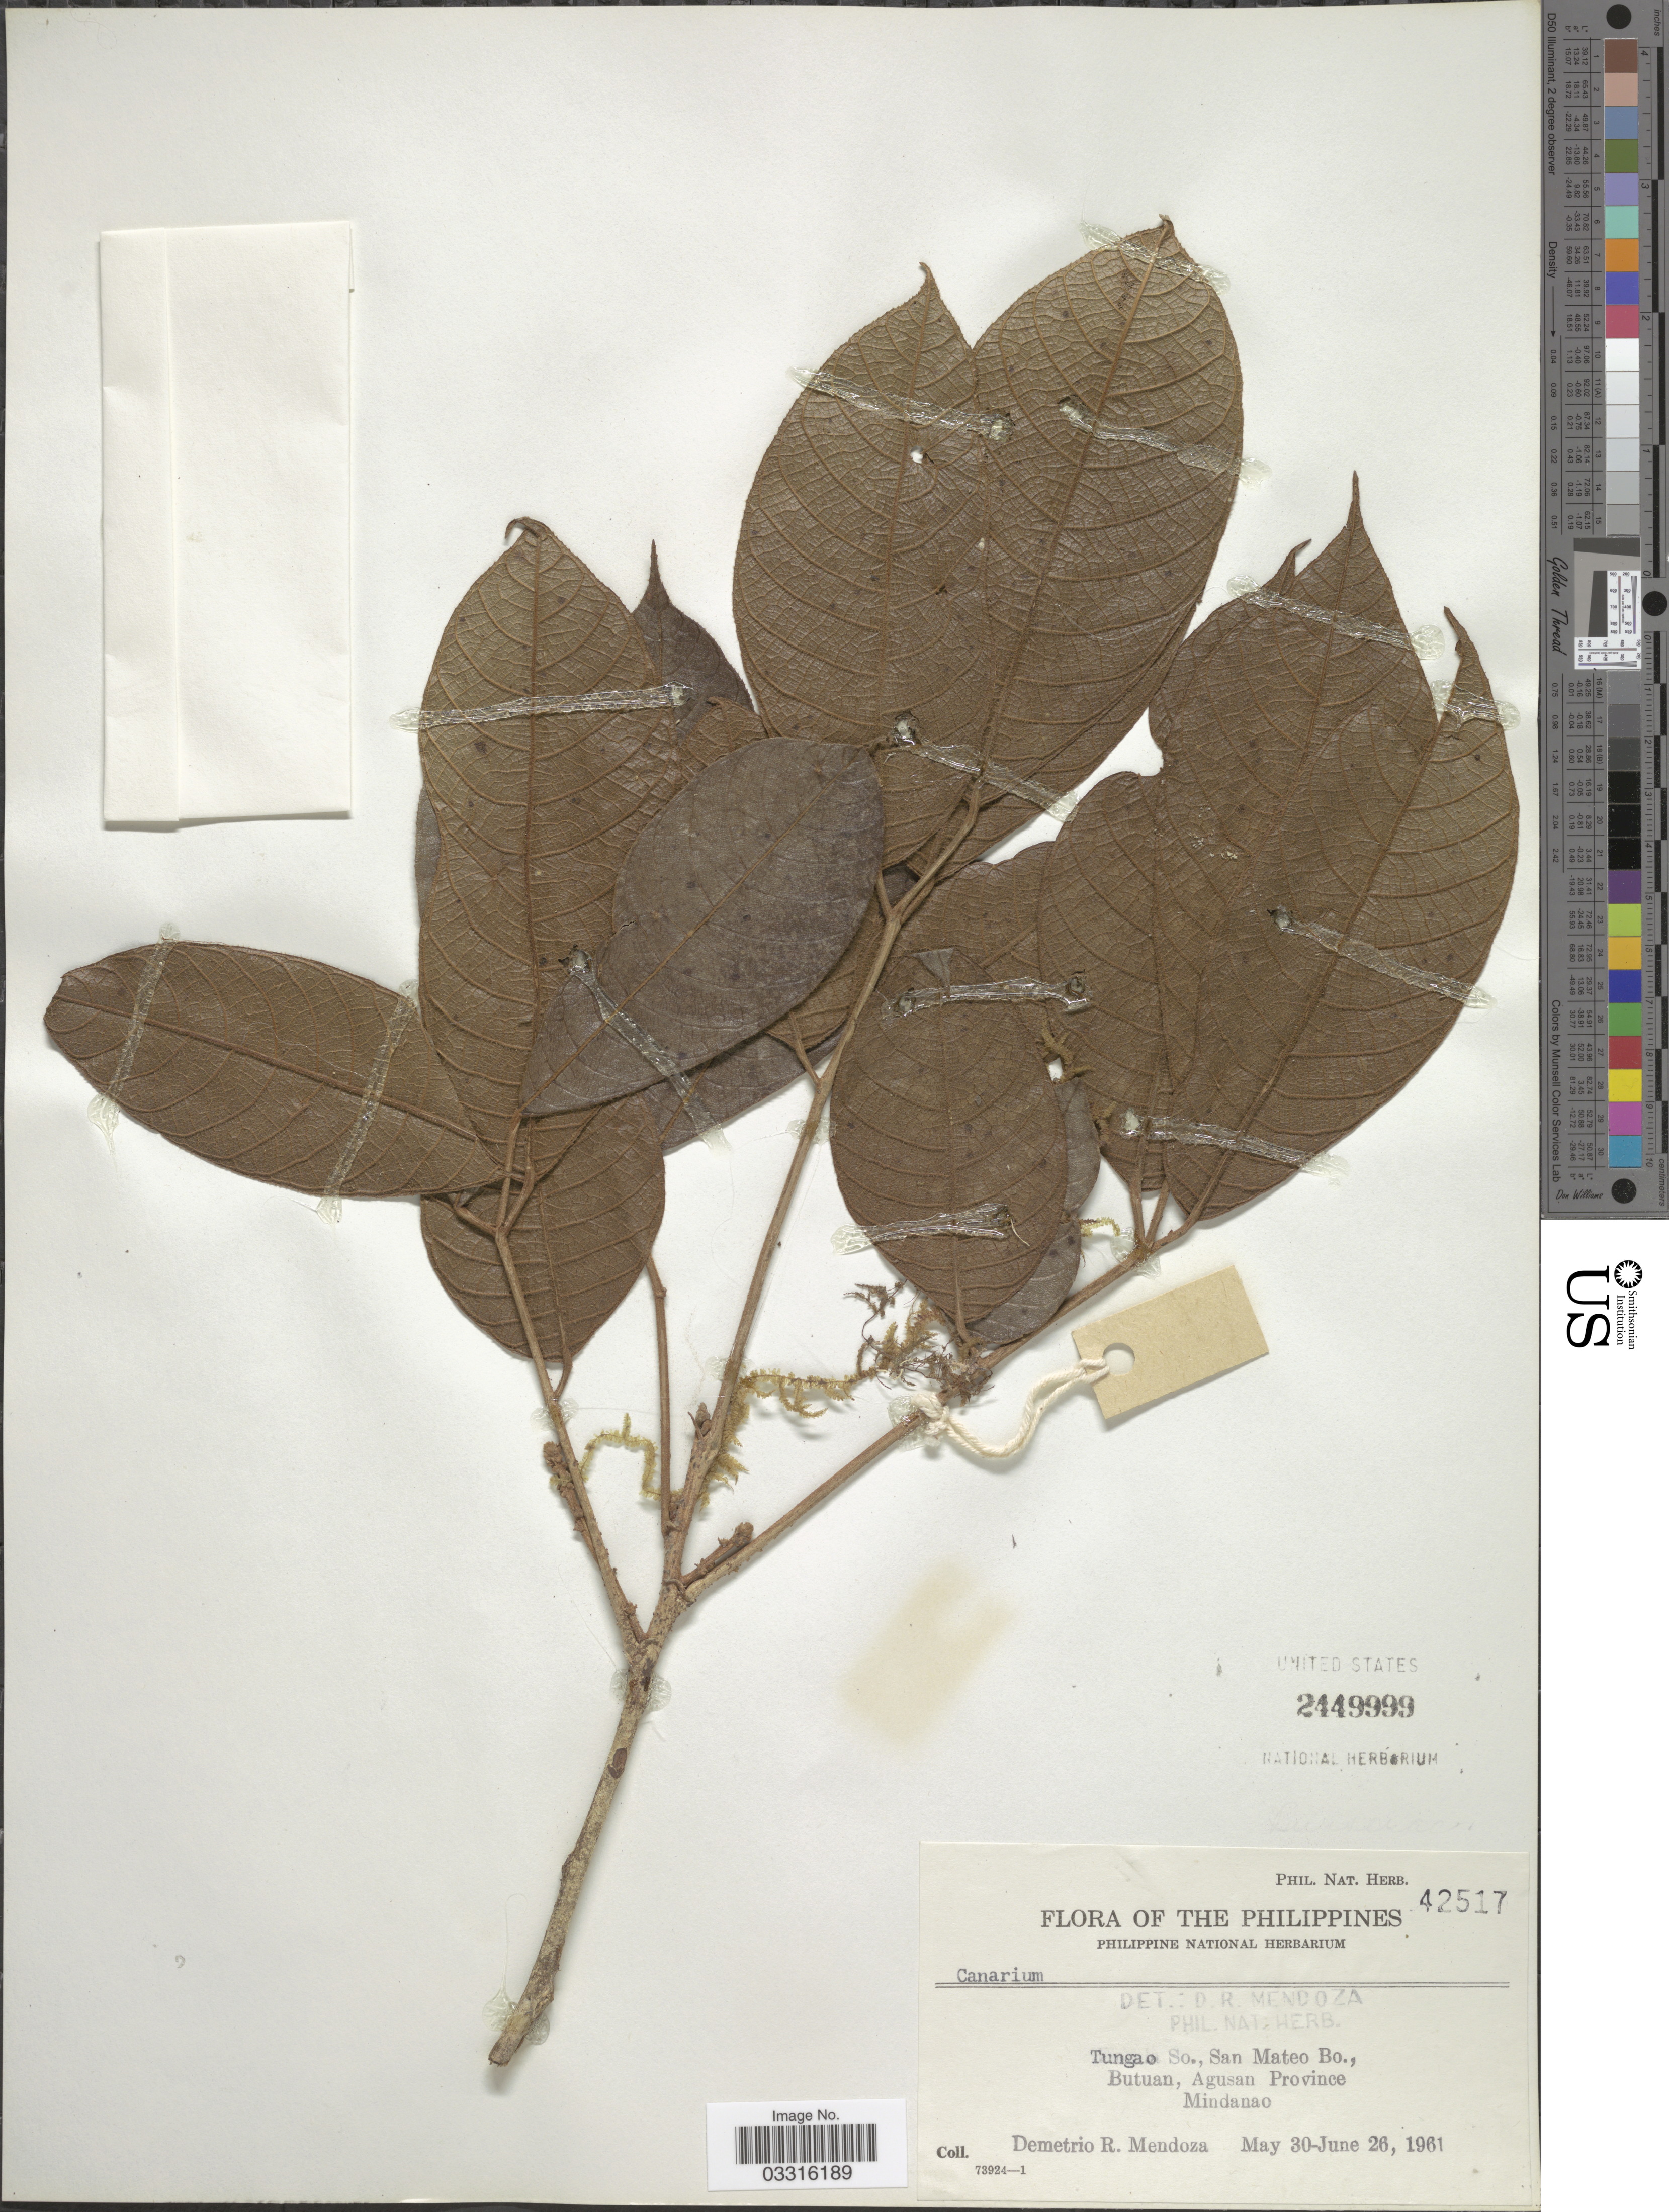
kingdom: Plantae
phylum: Tracheophyta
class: Magnoliopsida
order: Sapindales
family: Burseraceae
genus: Canarium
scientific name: Canarium sp.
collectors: D. Mendoza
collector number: Phil. Nat. Herb. 42517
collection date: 1961-05-30/1961-06-26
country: Philippines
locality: Tungao So., San Mateo Bo., Butuan, Agusan Province, Mindanao.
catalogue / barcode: US 2449999